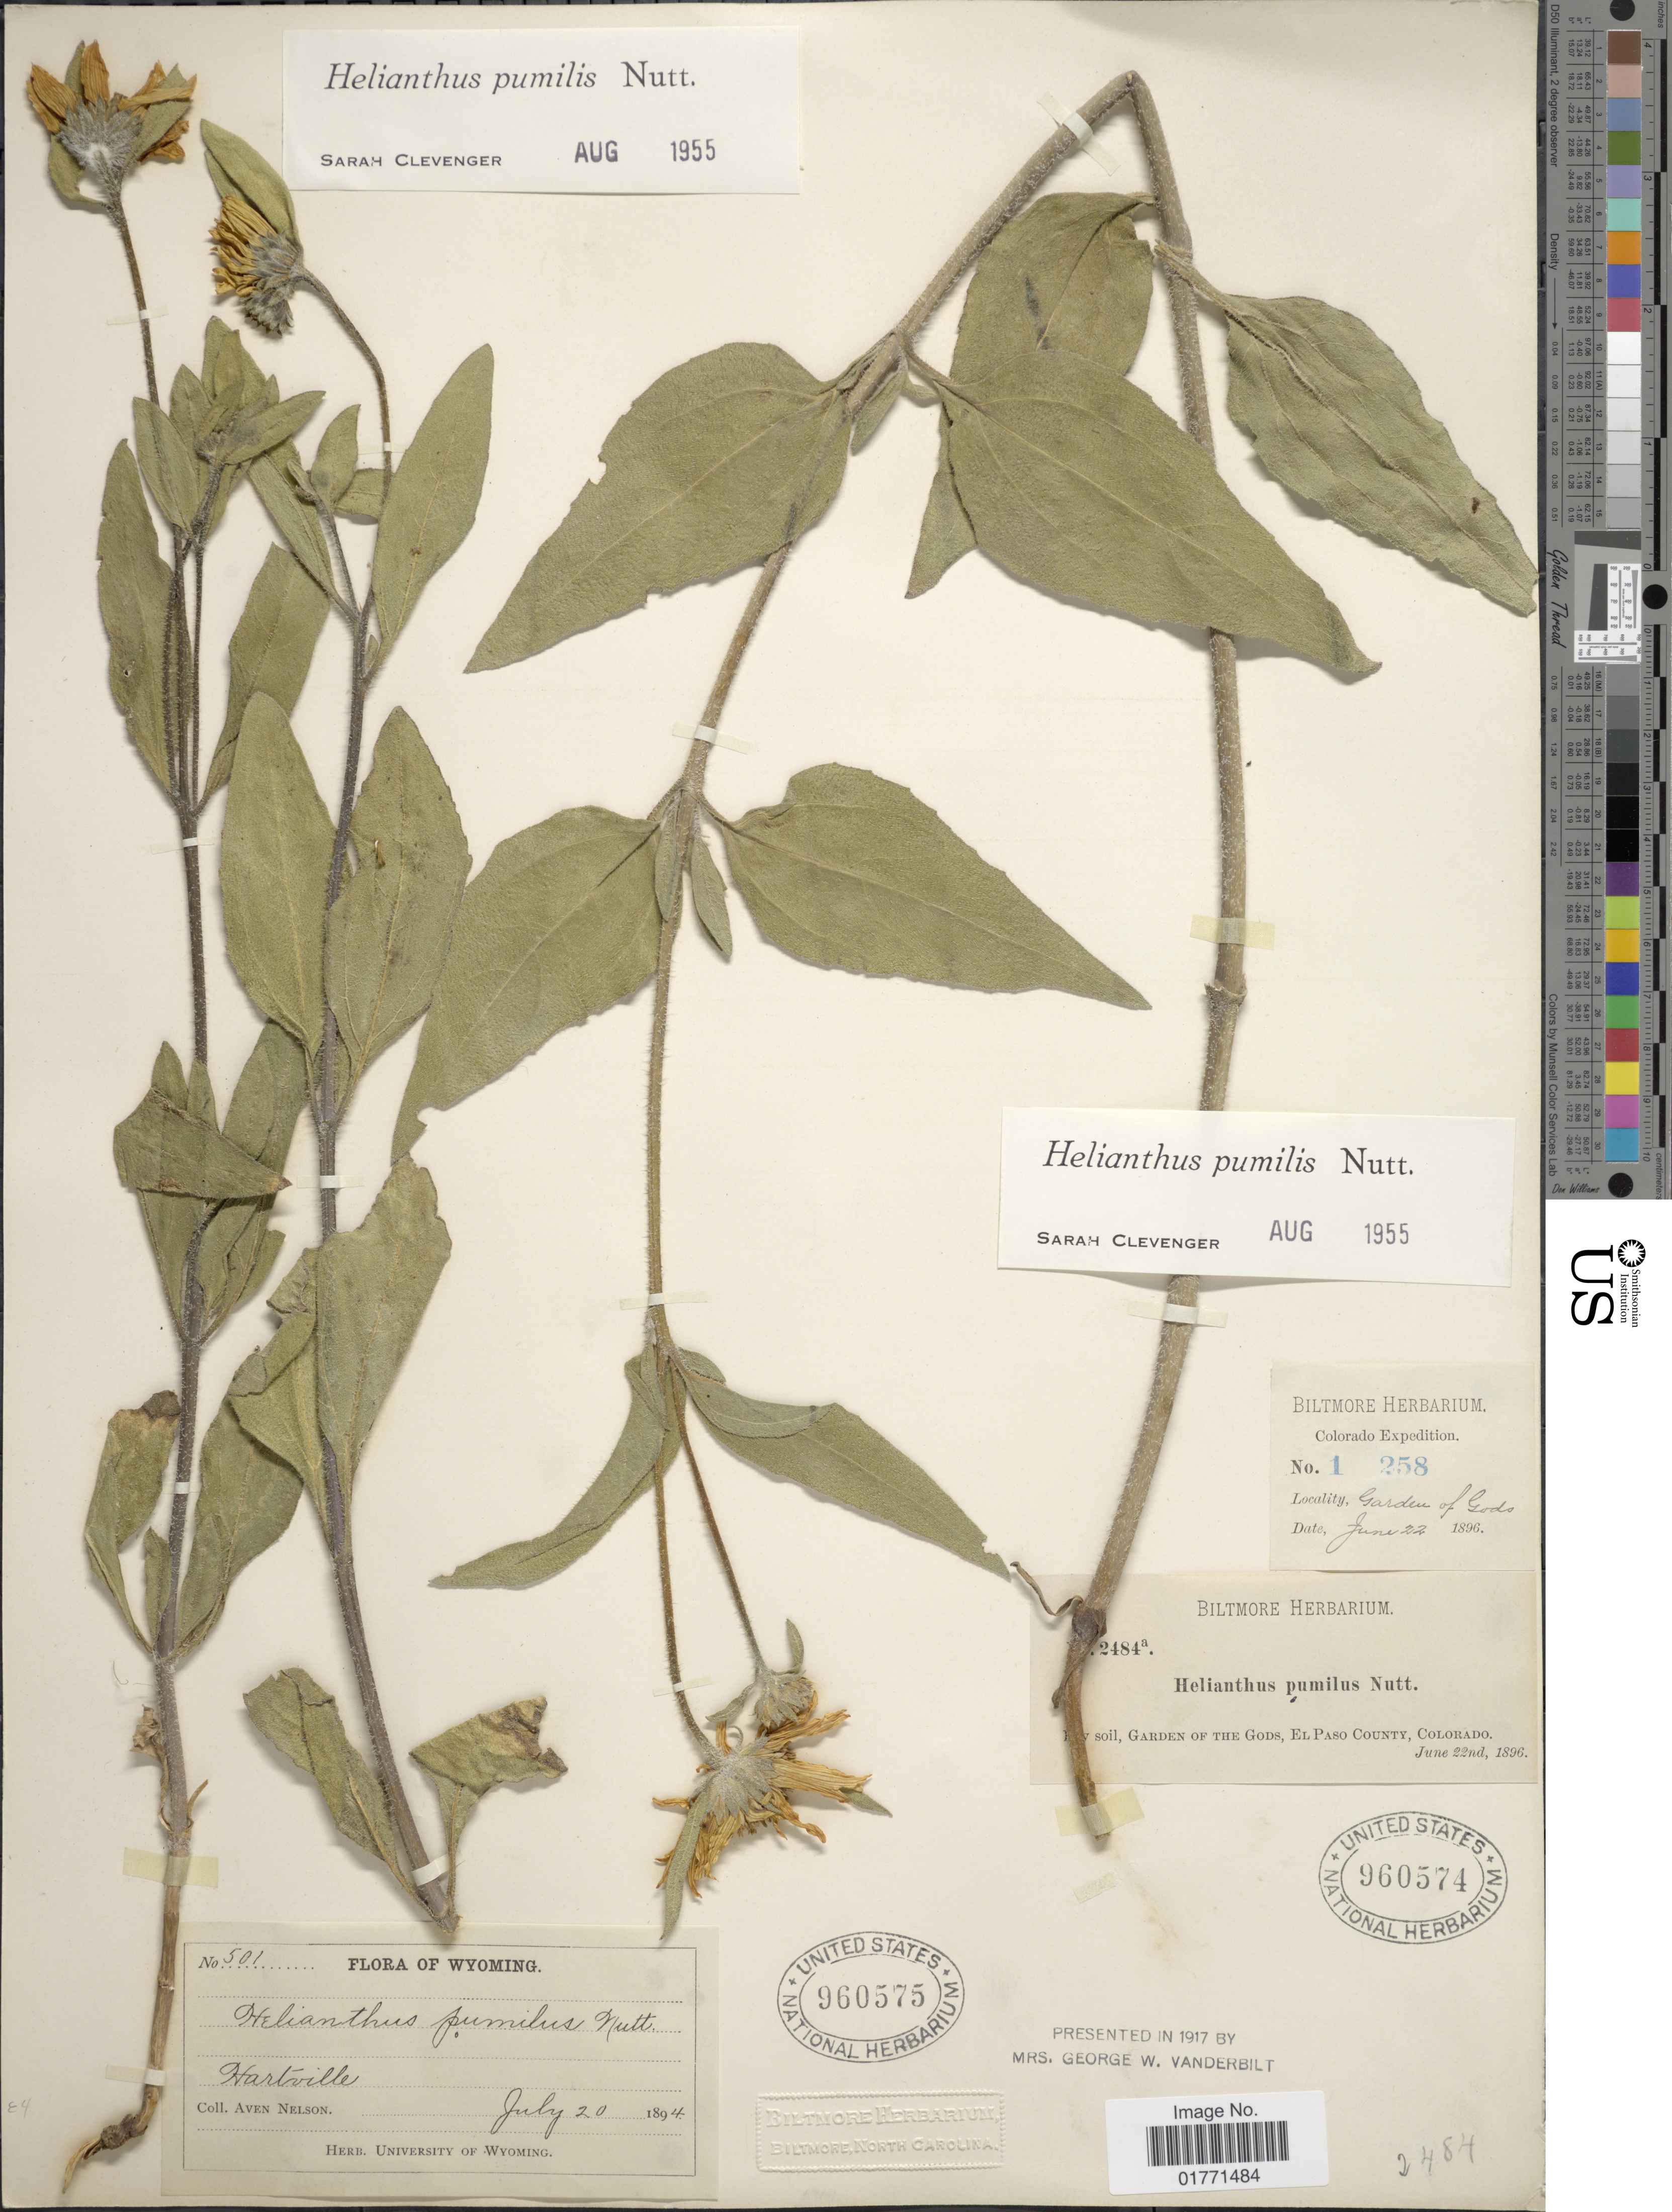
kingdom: Plantae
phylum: Tracheophyta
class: Magnoliopsida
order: Asterales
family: Asteraceae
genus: Helianthus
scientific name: Helianthus pumilis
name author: Nutt.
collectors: ex herb. Biltmore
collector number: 2484a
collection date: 1896-06-22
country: United States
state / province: Colorado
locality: Garden of the Gods, El Paso County. Colorado.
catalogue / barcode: US 960574-2